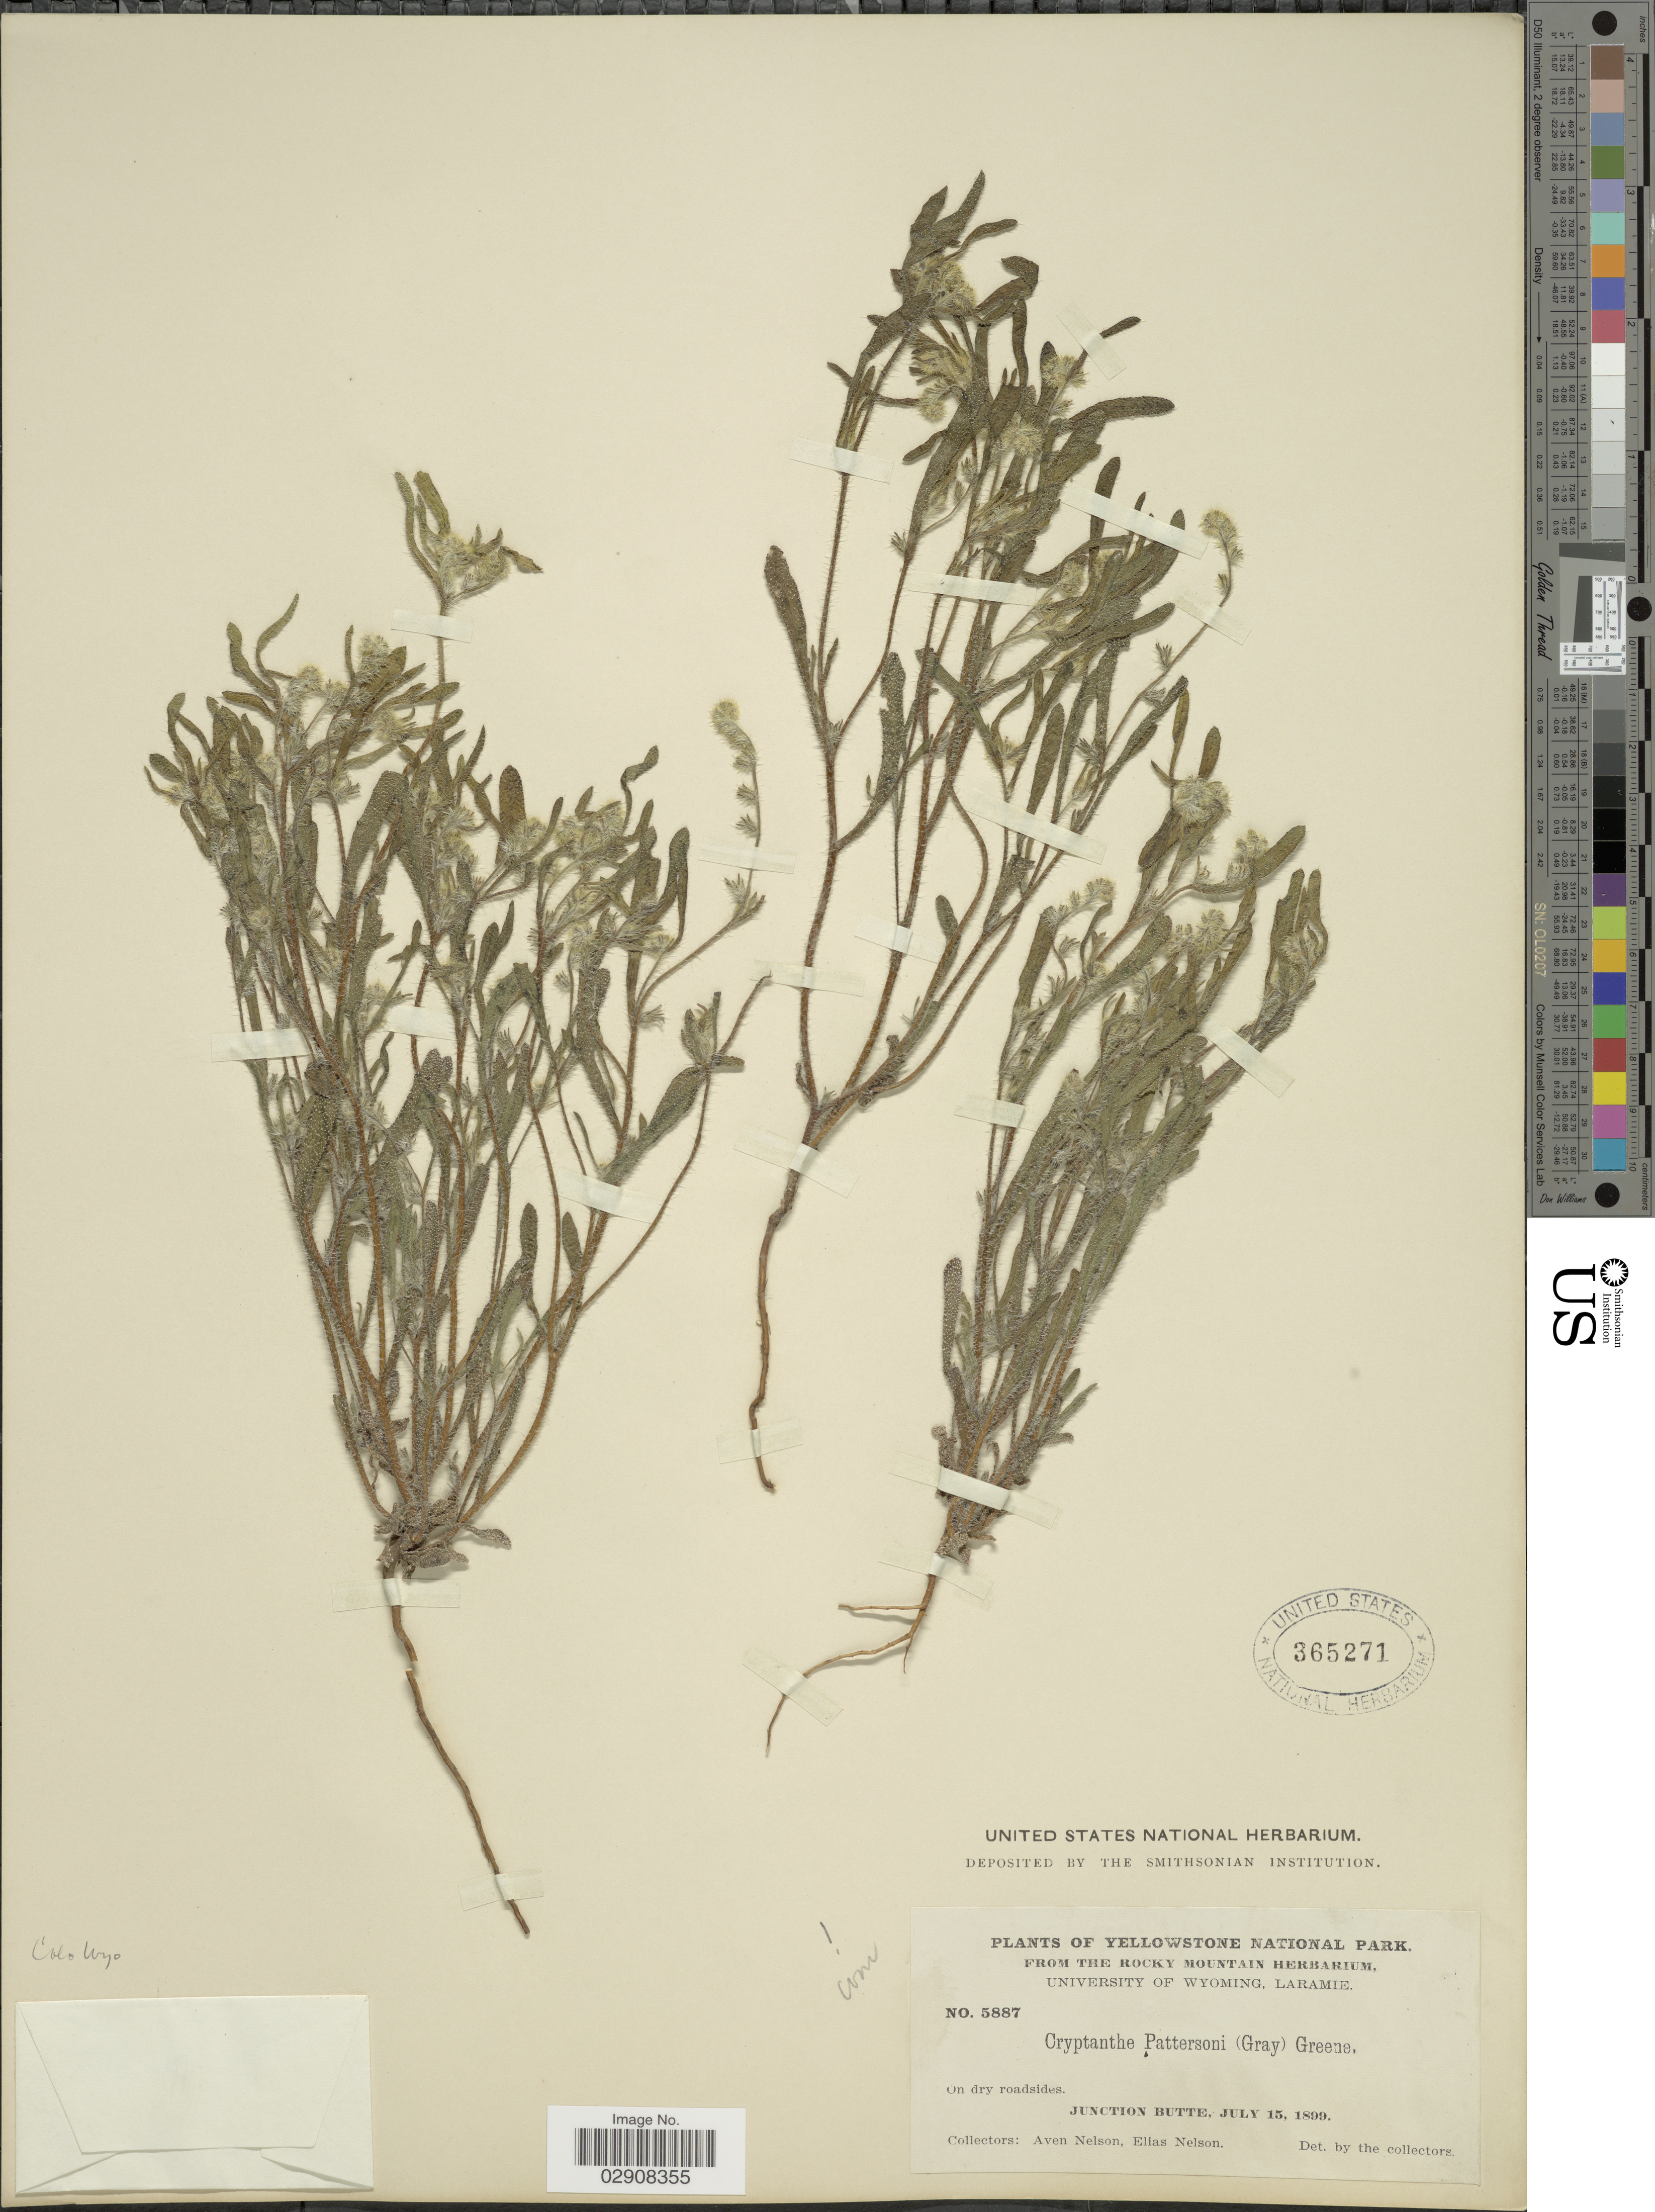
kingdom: Plantae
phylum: Tracheophyta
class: Magnoliopsida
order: Boraginales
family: Boraginaceae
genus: Cryptantha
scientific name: Cryptantha pattersonii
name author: (A. Gray) S.W. Greene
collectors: A. Nelson & E. Nelson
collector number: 5887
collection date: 1899-07-15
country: United States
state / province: Wyoming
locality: Yellowstone National Park. On dry roadsides. Junction Butte.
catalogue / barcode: US 365271